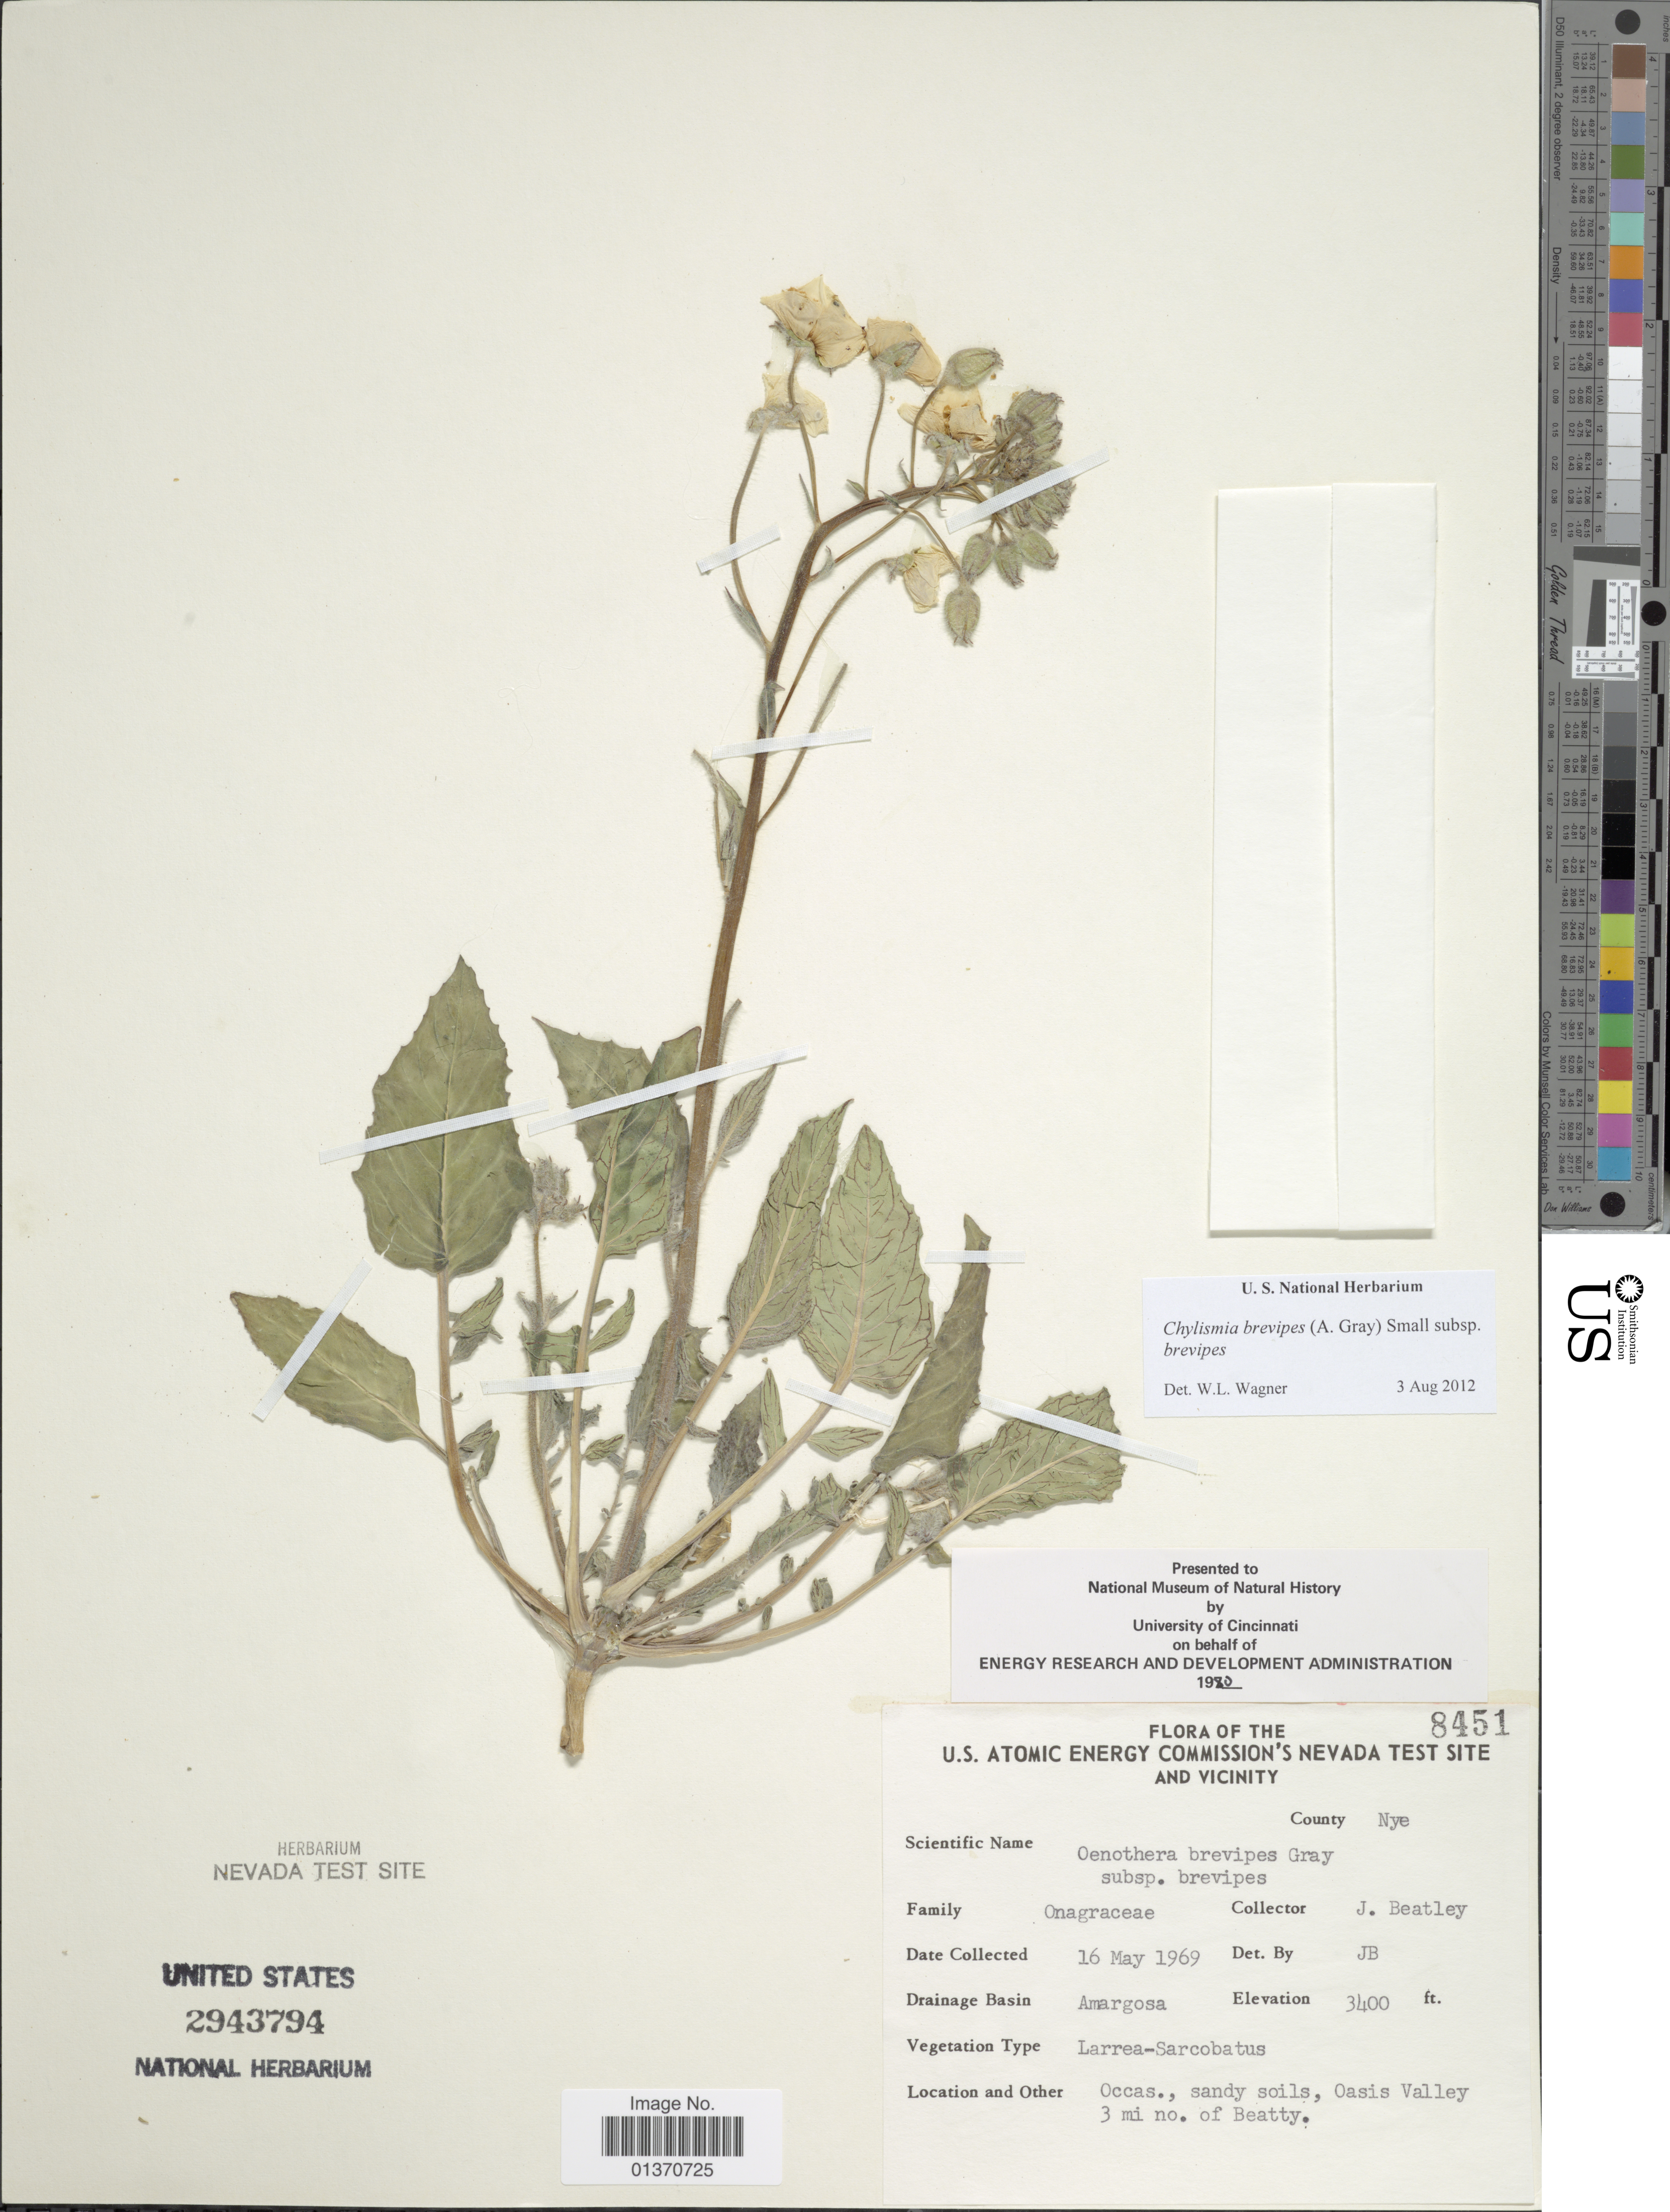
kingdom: Plantae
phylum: Tracheophyta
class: Magnoliopsida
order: Myrtales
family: Onagraceae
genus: Chylismia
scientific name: Chylismia brevipes subsp. brevipes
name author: (A. Gray) Small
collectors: J. C. Beatley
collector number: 8451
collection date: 1969-05-16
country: United States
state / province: Nevada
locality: U. S. Atomic Energy Commission's Nevada Test Site and Vicinity, Amargosa, Occas., sandy soils, Oasis Valley 3 mi no. of Beatty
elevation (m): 1036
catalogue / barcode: US 2943794